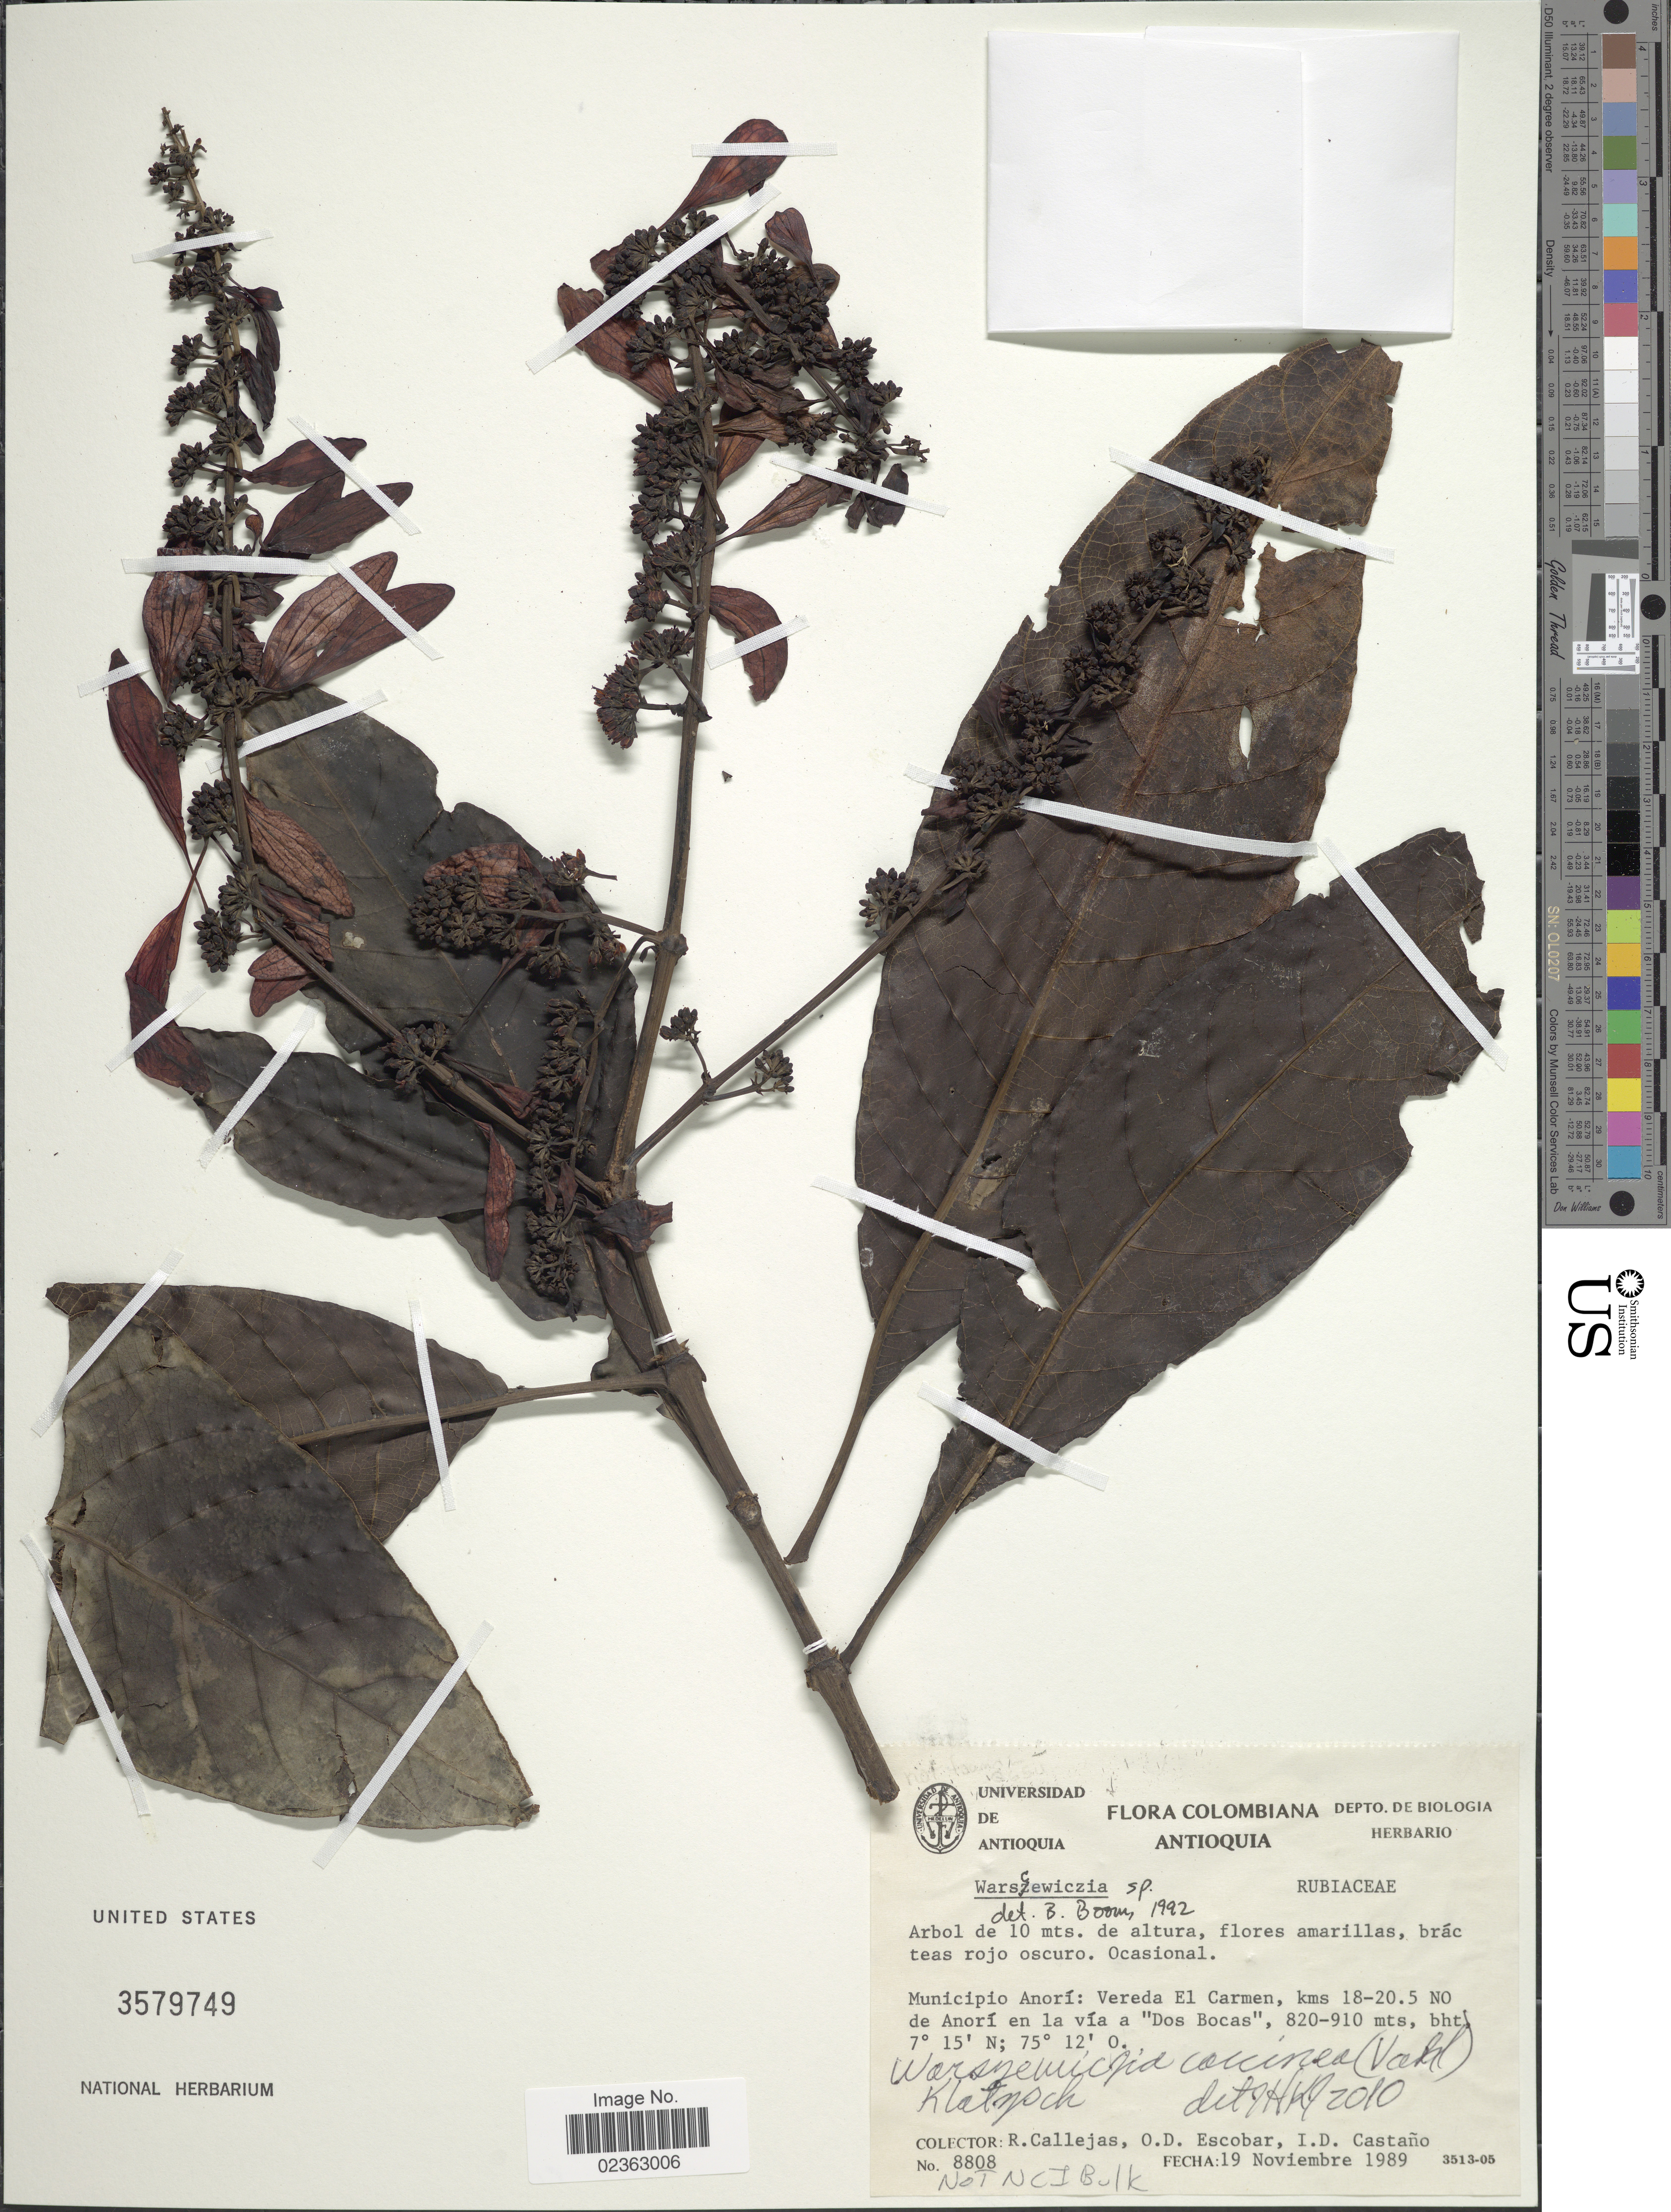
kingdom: Plantae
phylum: Tracheophyta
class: Magnoliopsida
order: Gentianales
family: Rubiaceae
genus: Warszewiczia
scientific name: Warszewiczia coccinea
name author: (Vahl) Klotzsch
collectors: R. Callejas, O. D. Escobar & I. Castaño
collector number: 8808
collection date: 1989-11-19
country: Colombia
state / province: Antioquia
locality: Municipio Anori: Vereda El Carmen, kms 18-20.5 NO de Anori en la via a "Dos Bocas"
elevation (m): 820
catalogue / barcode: US 3579749